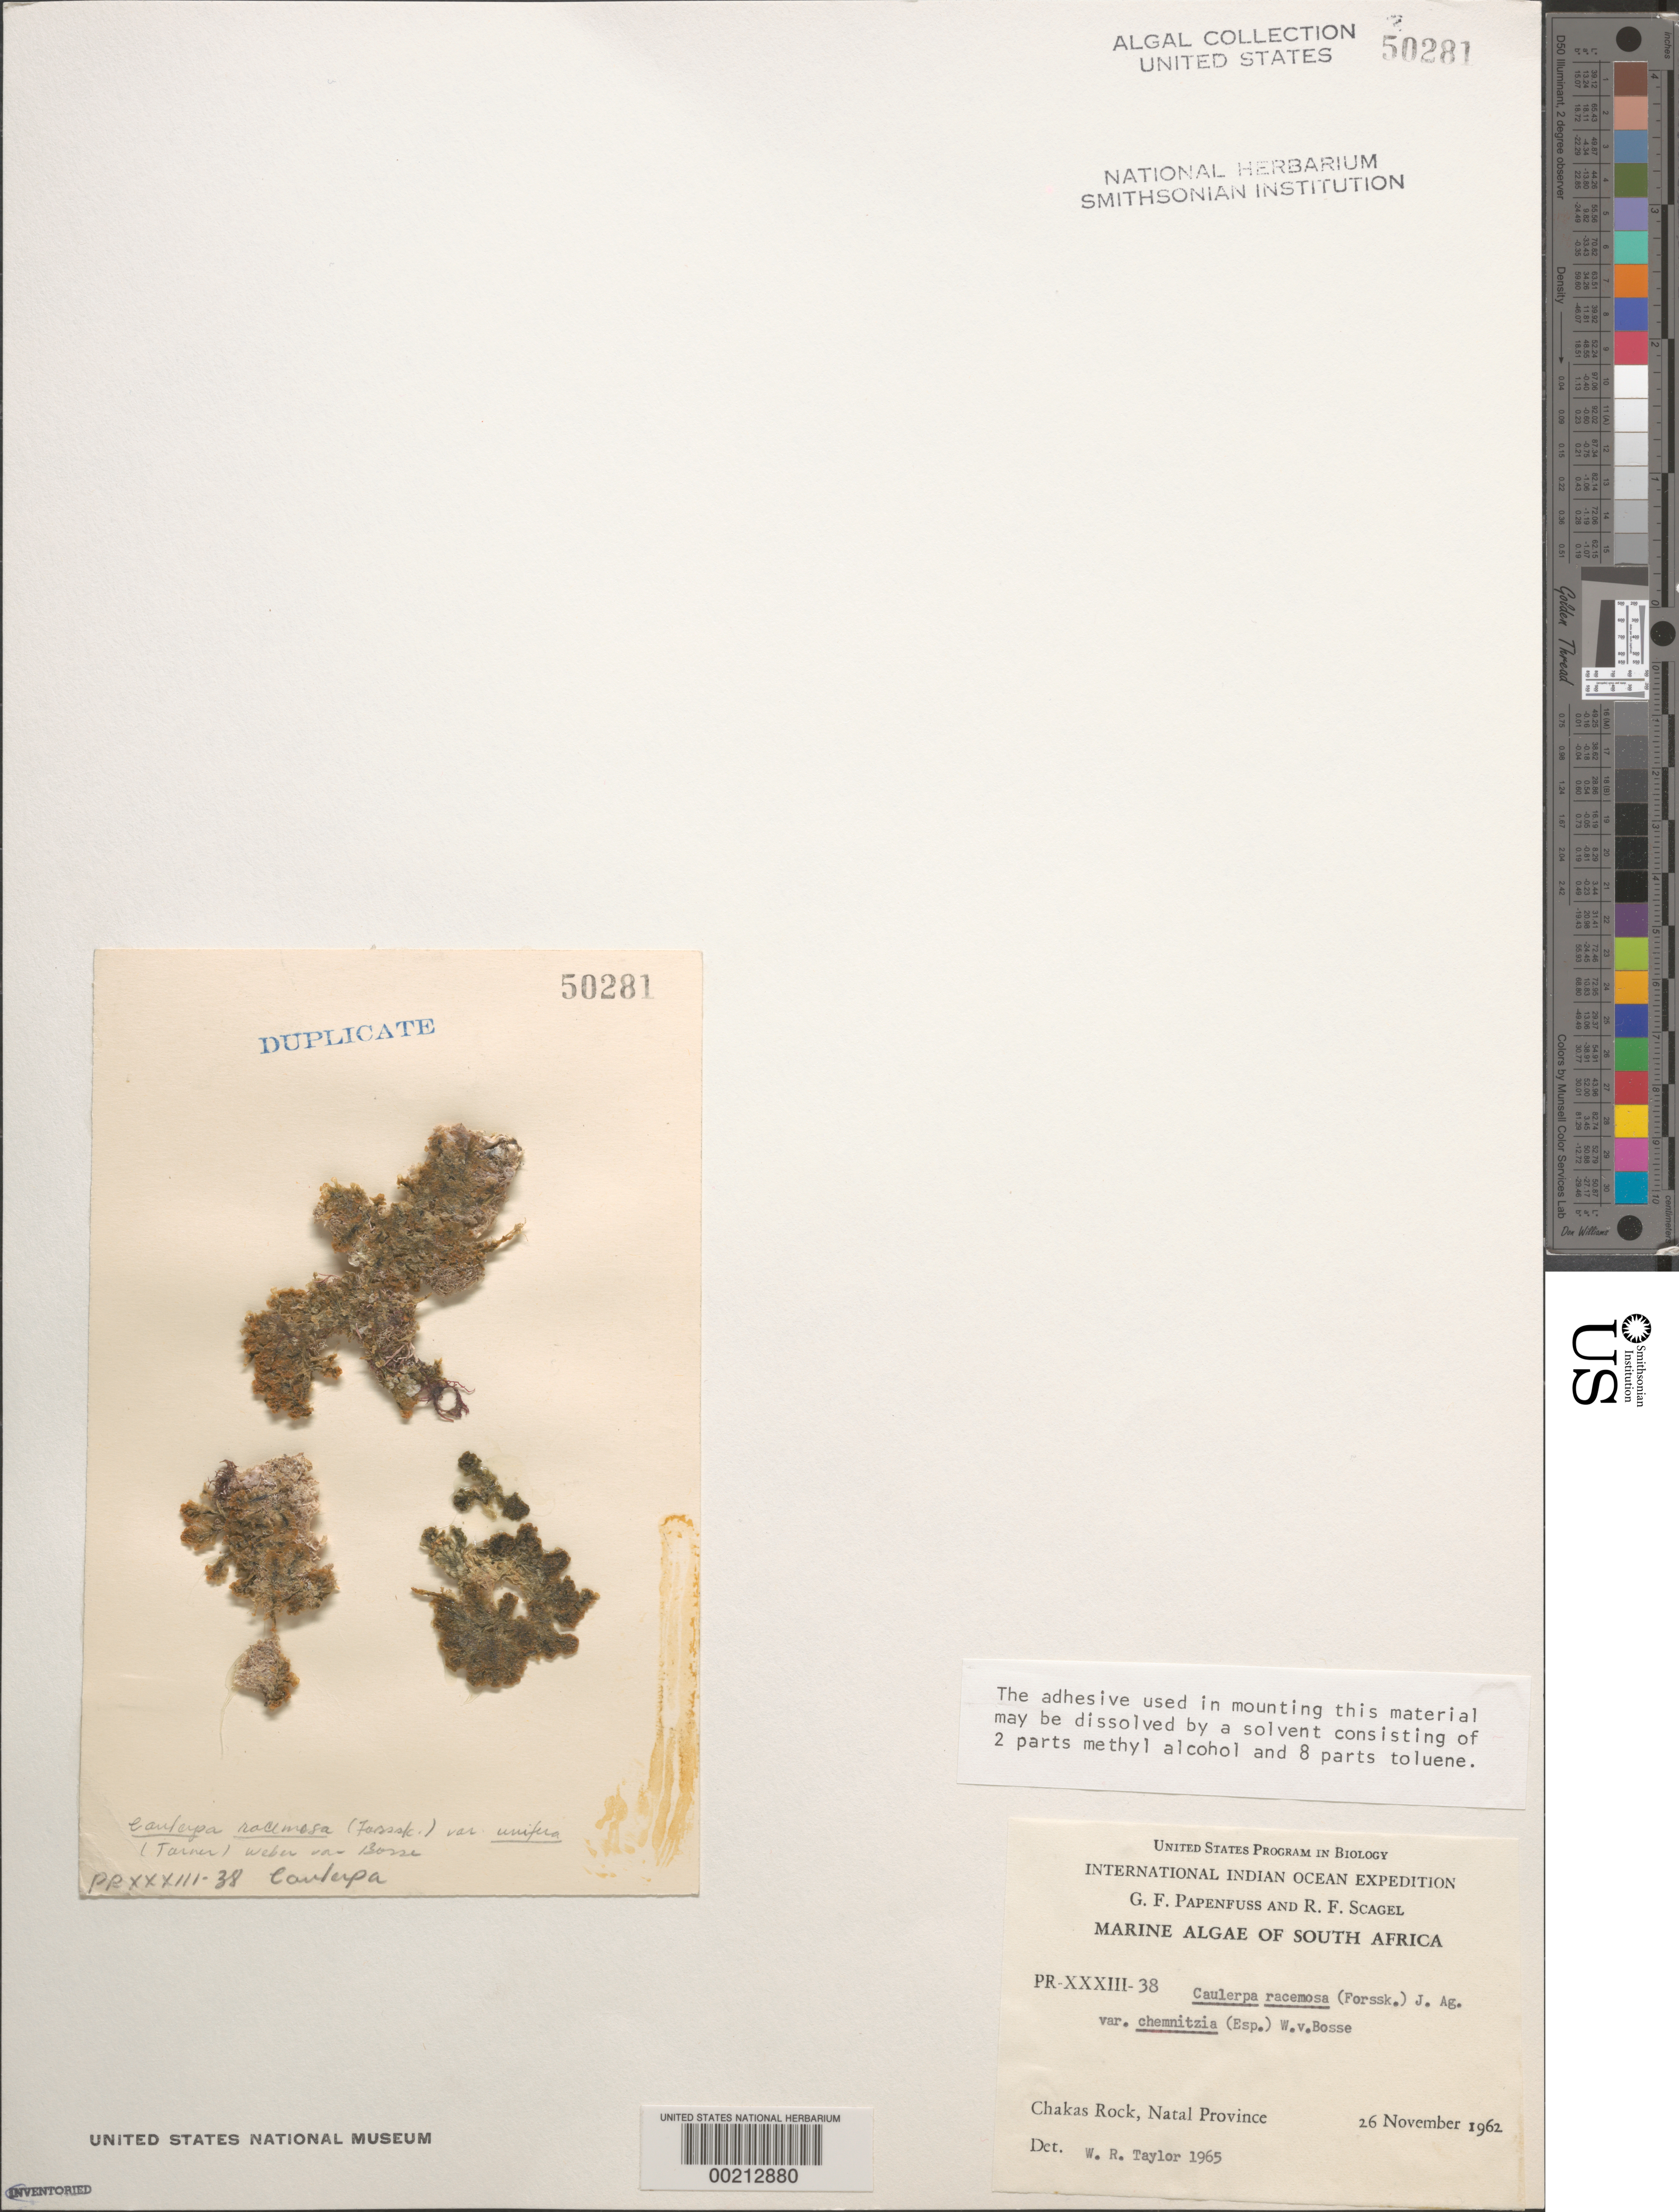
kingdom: Plantae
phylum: Chlorophyta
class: Ulvophyceae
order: Bryopsidales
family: Caulerpaceae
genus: Caulerpa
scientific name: Caulerpa racemosa var. chemnitzia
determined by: Taylor, William R.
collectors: G. Papenfuss & R. F. Scagel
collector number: PR-XXXIII-38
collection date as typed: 26 Nov 1962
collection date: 1962-11-26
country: South Africa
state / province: KwaZulu-Natal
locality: Chakas Rock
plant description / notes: International Indian Ocean Expedition, 1962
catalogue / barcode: US 50281